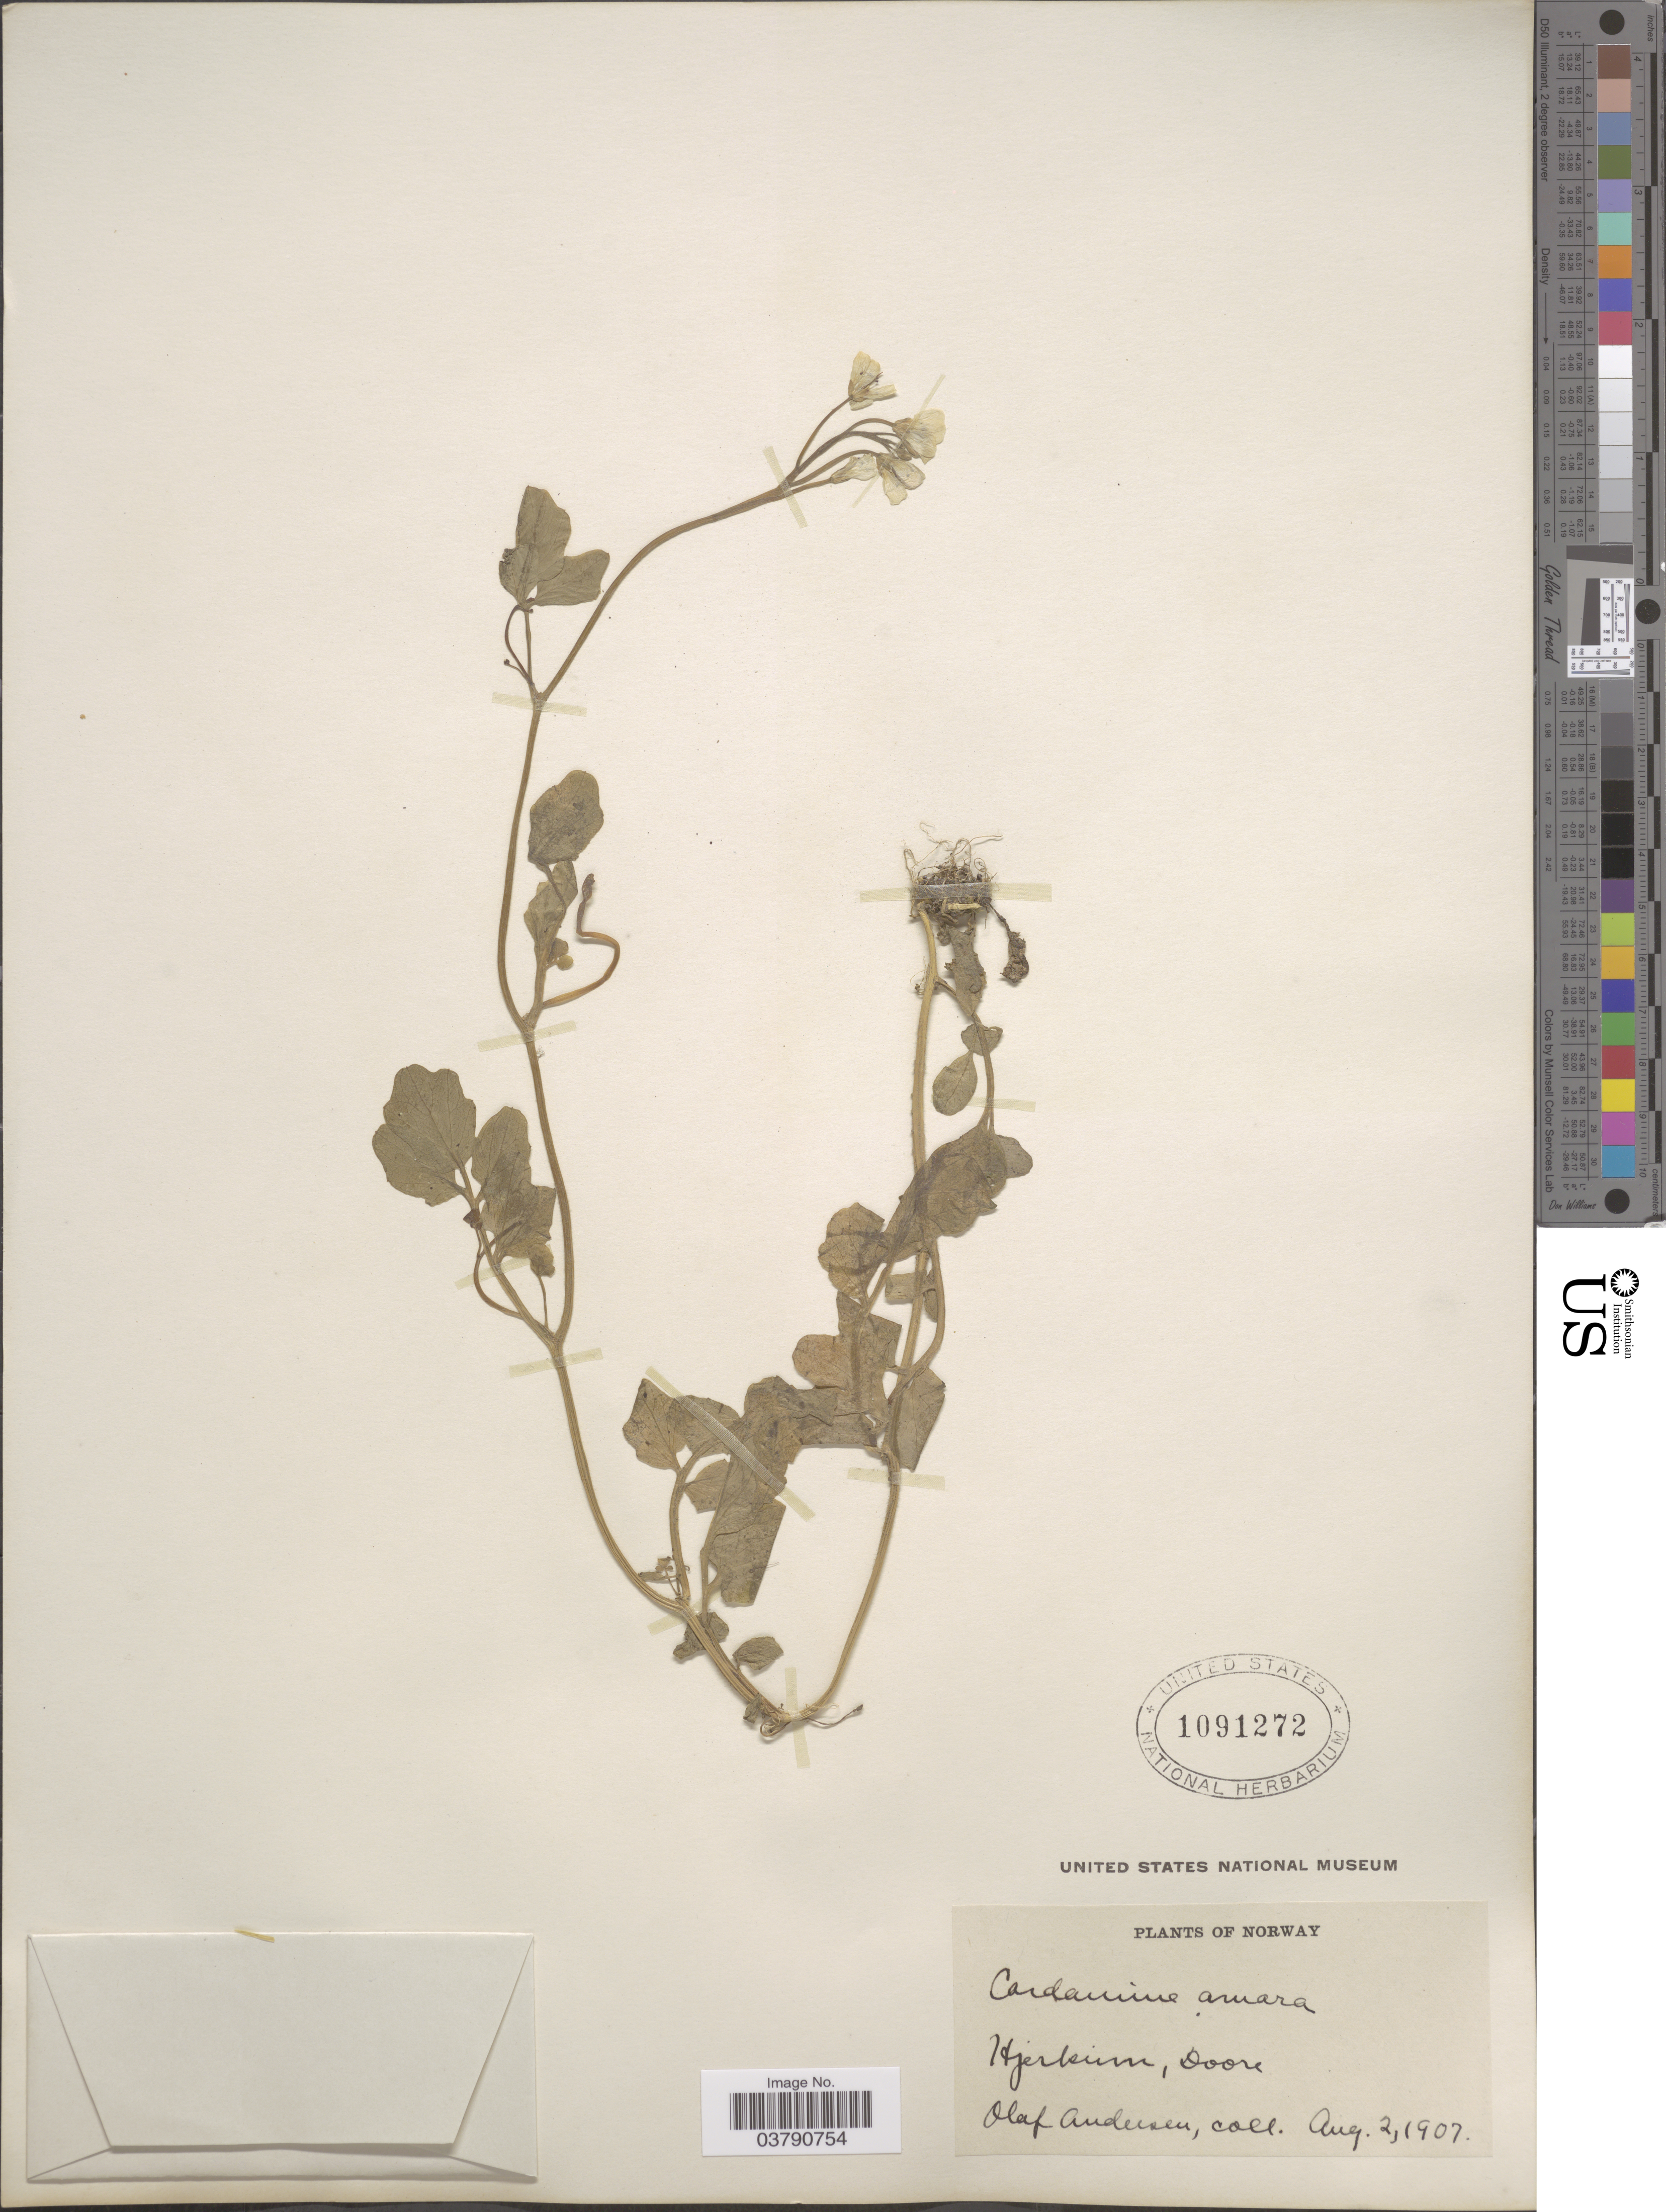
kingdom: Plantae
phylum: Tracheophyta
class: Magnoliopsida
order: Brassicales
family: Brassicaceae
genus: Cardamine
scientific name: Cardamine amara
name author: L.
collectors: O. Andersen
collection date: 1907-08-02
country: Norway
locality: Hjerkinn, Dovre.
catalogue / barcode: US 1091272